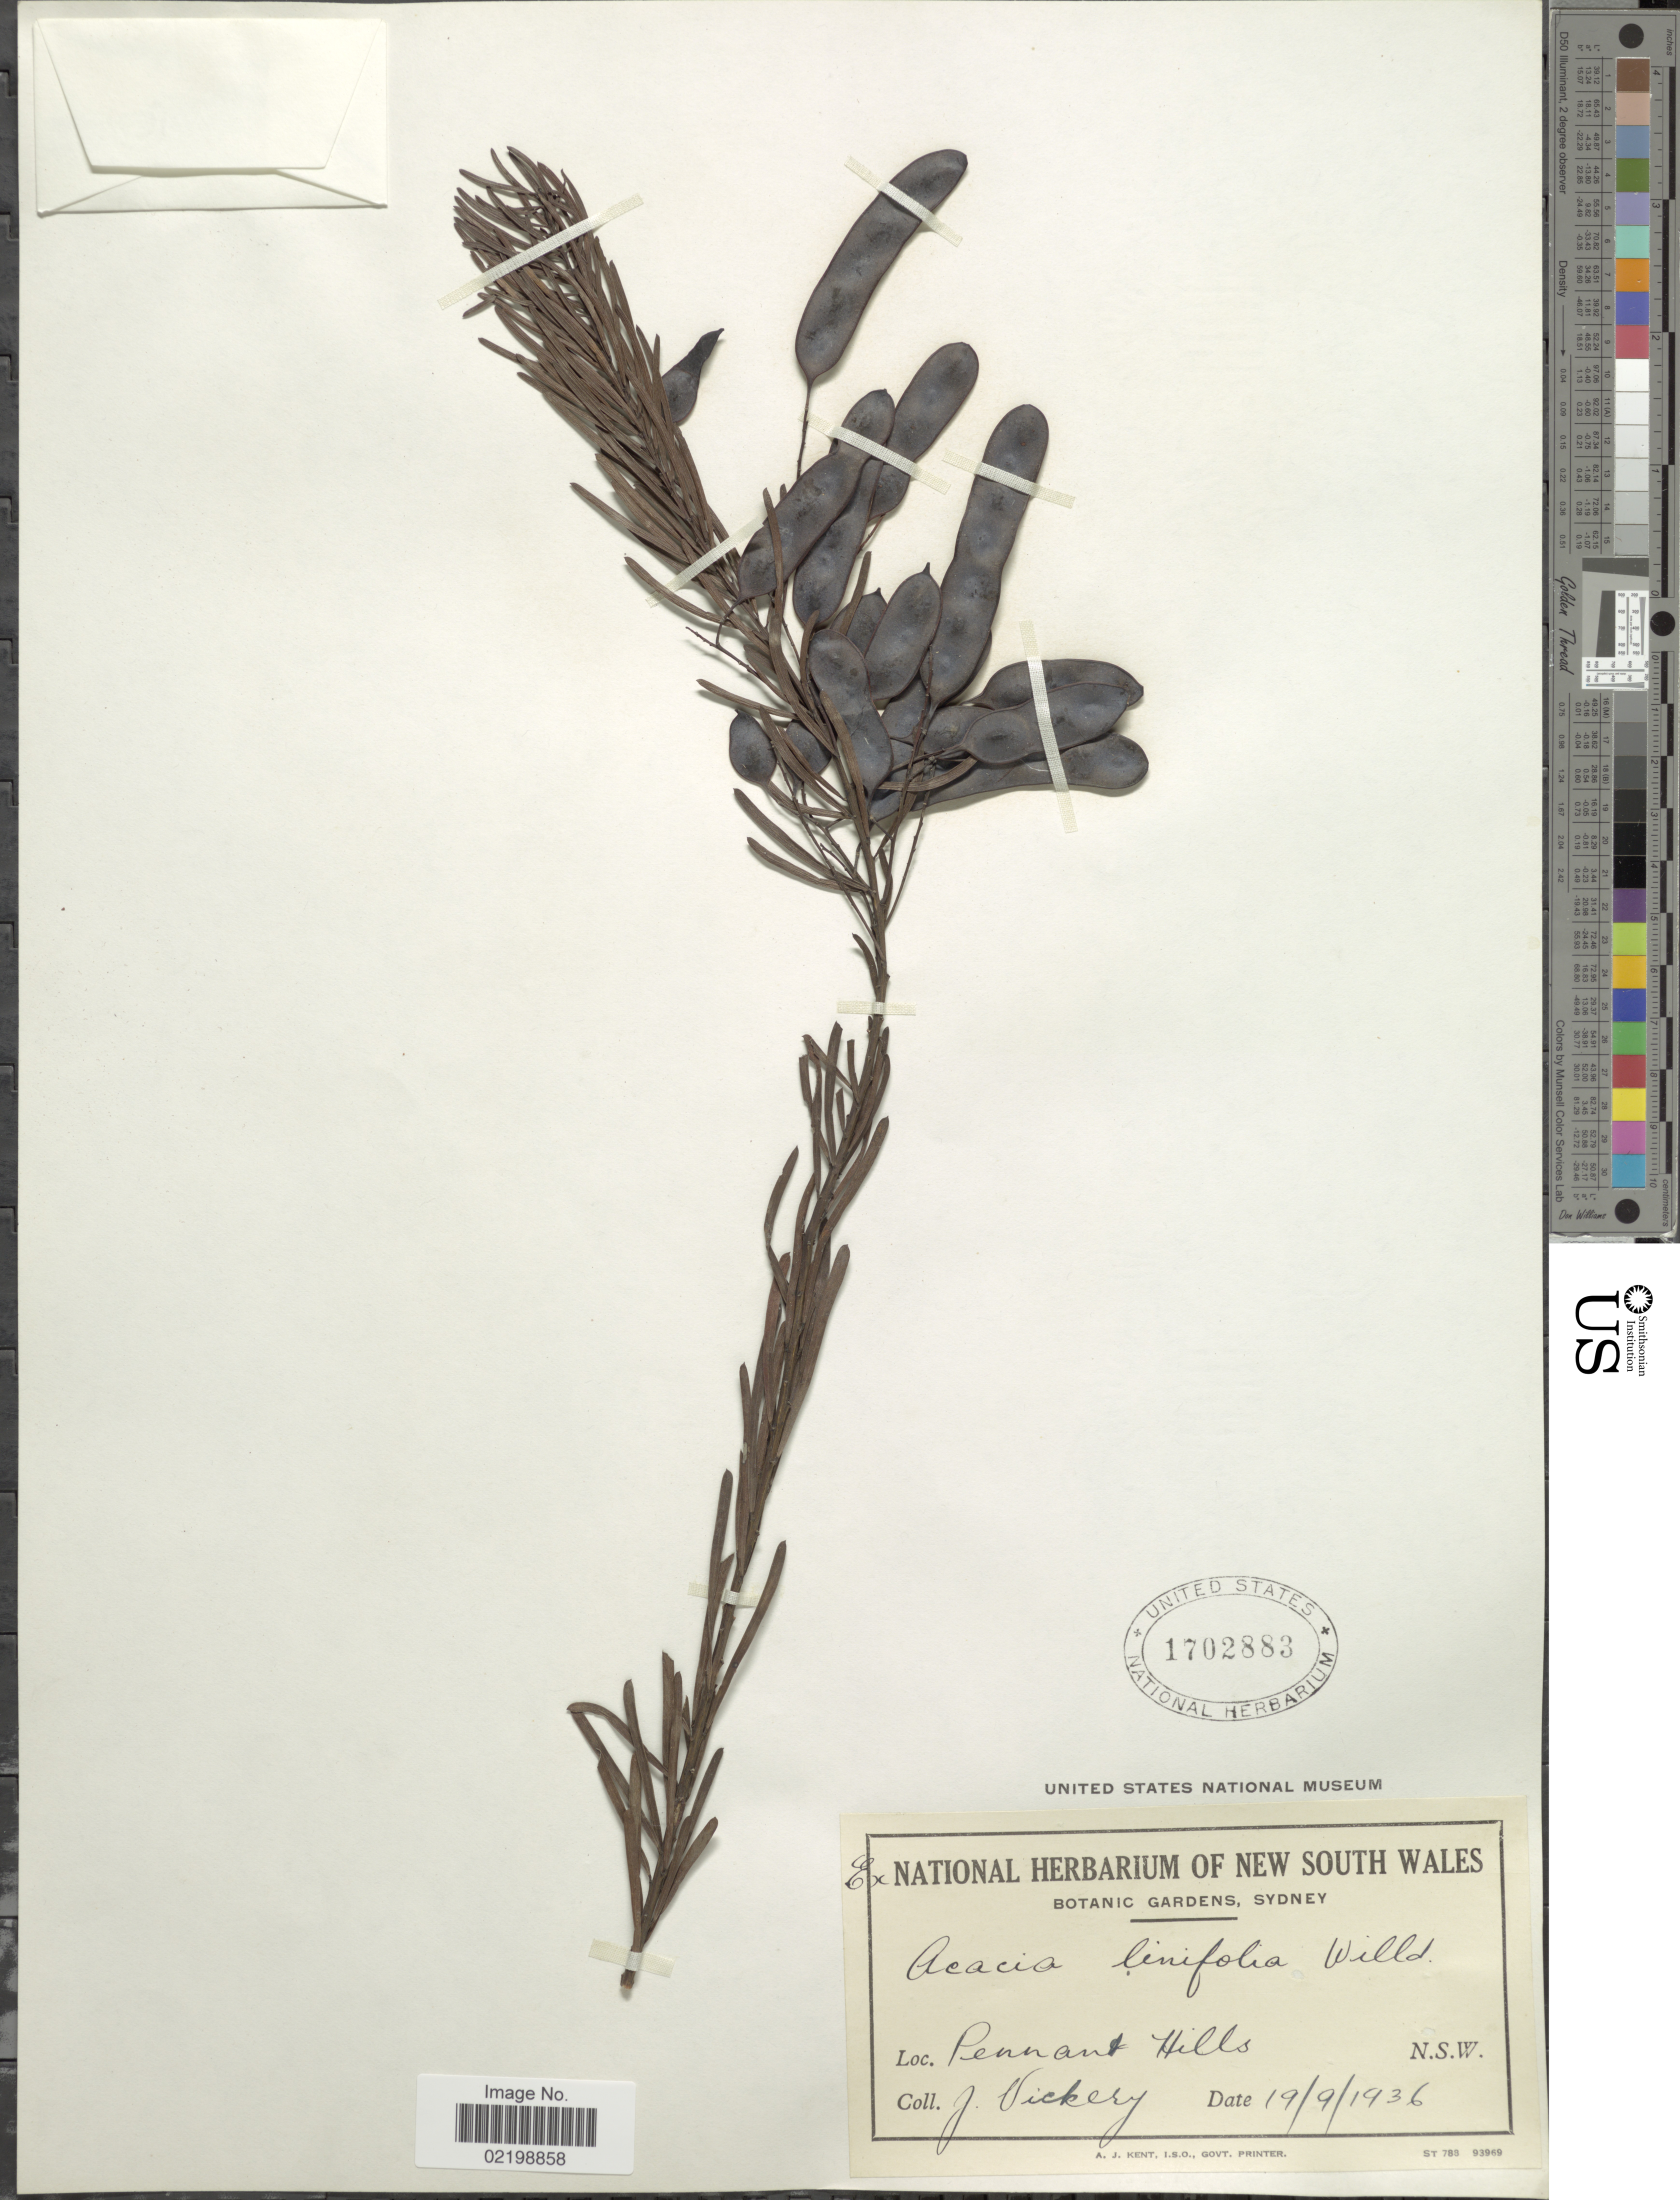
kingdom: Plantae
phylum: Tracheophyta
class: Magnoliopsida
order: Fabales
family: Fabaceae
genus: Acacia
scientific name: Acacia linifolia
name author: (Vent.) Willd.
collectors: J. Vickery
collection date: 1936-09-19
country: Australia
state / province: New South Wales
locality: Pennant Hills, N.S.W.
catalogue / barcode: US 1702883